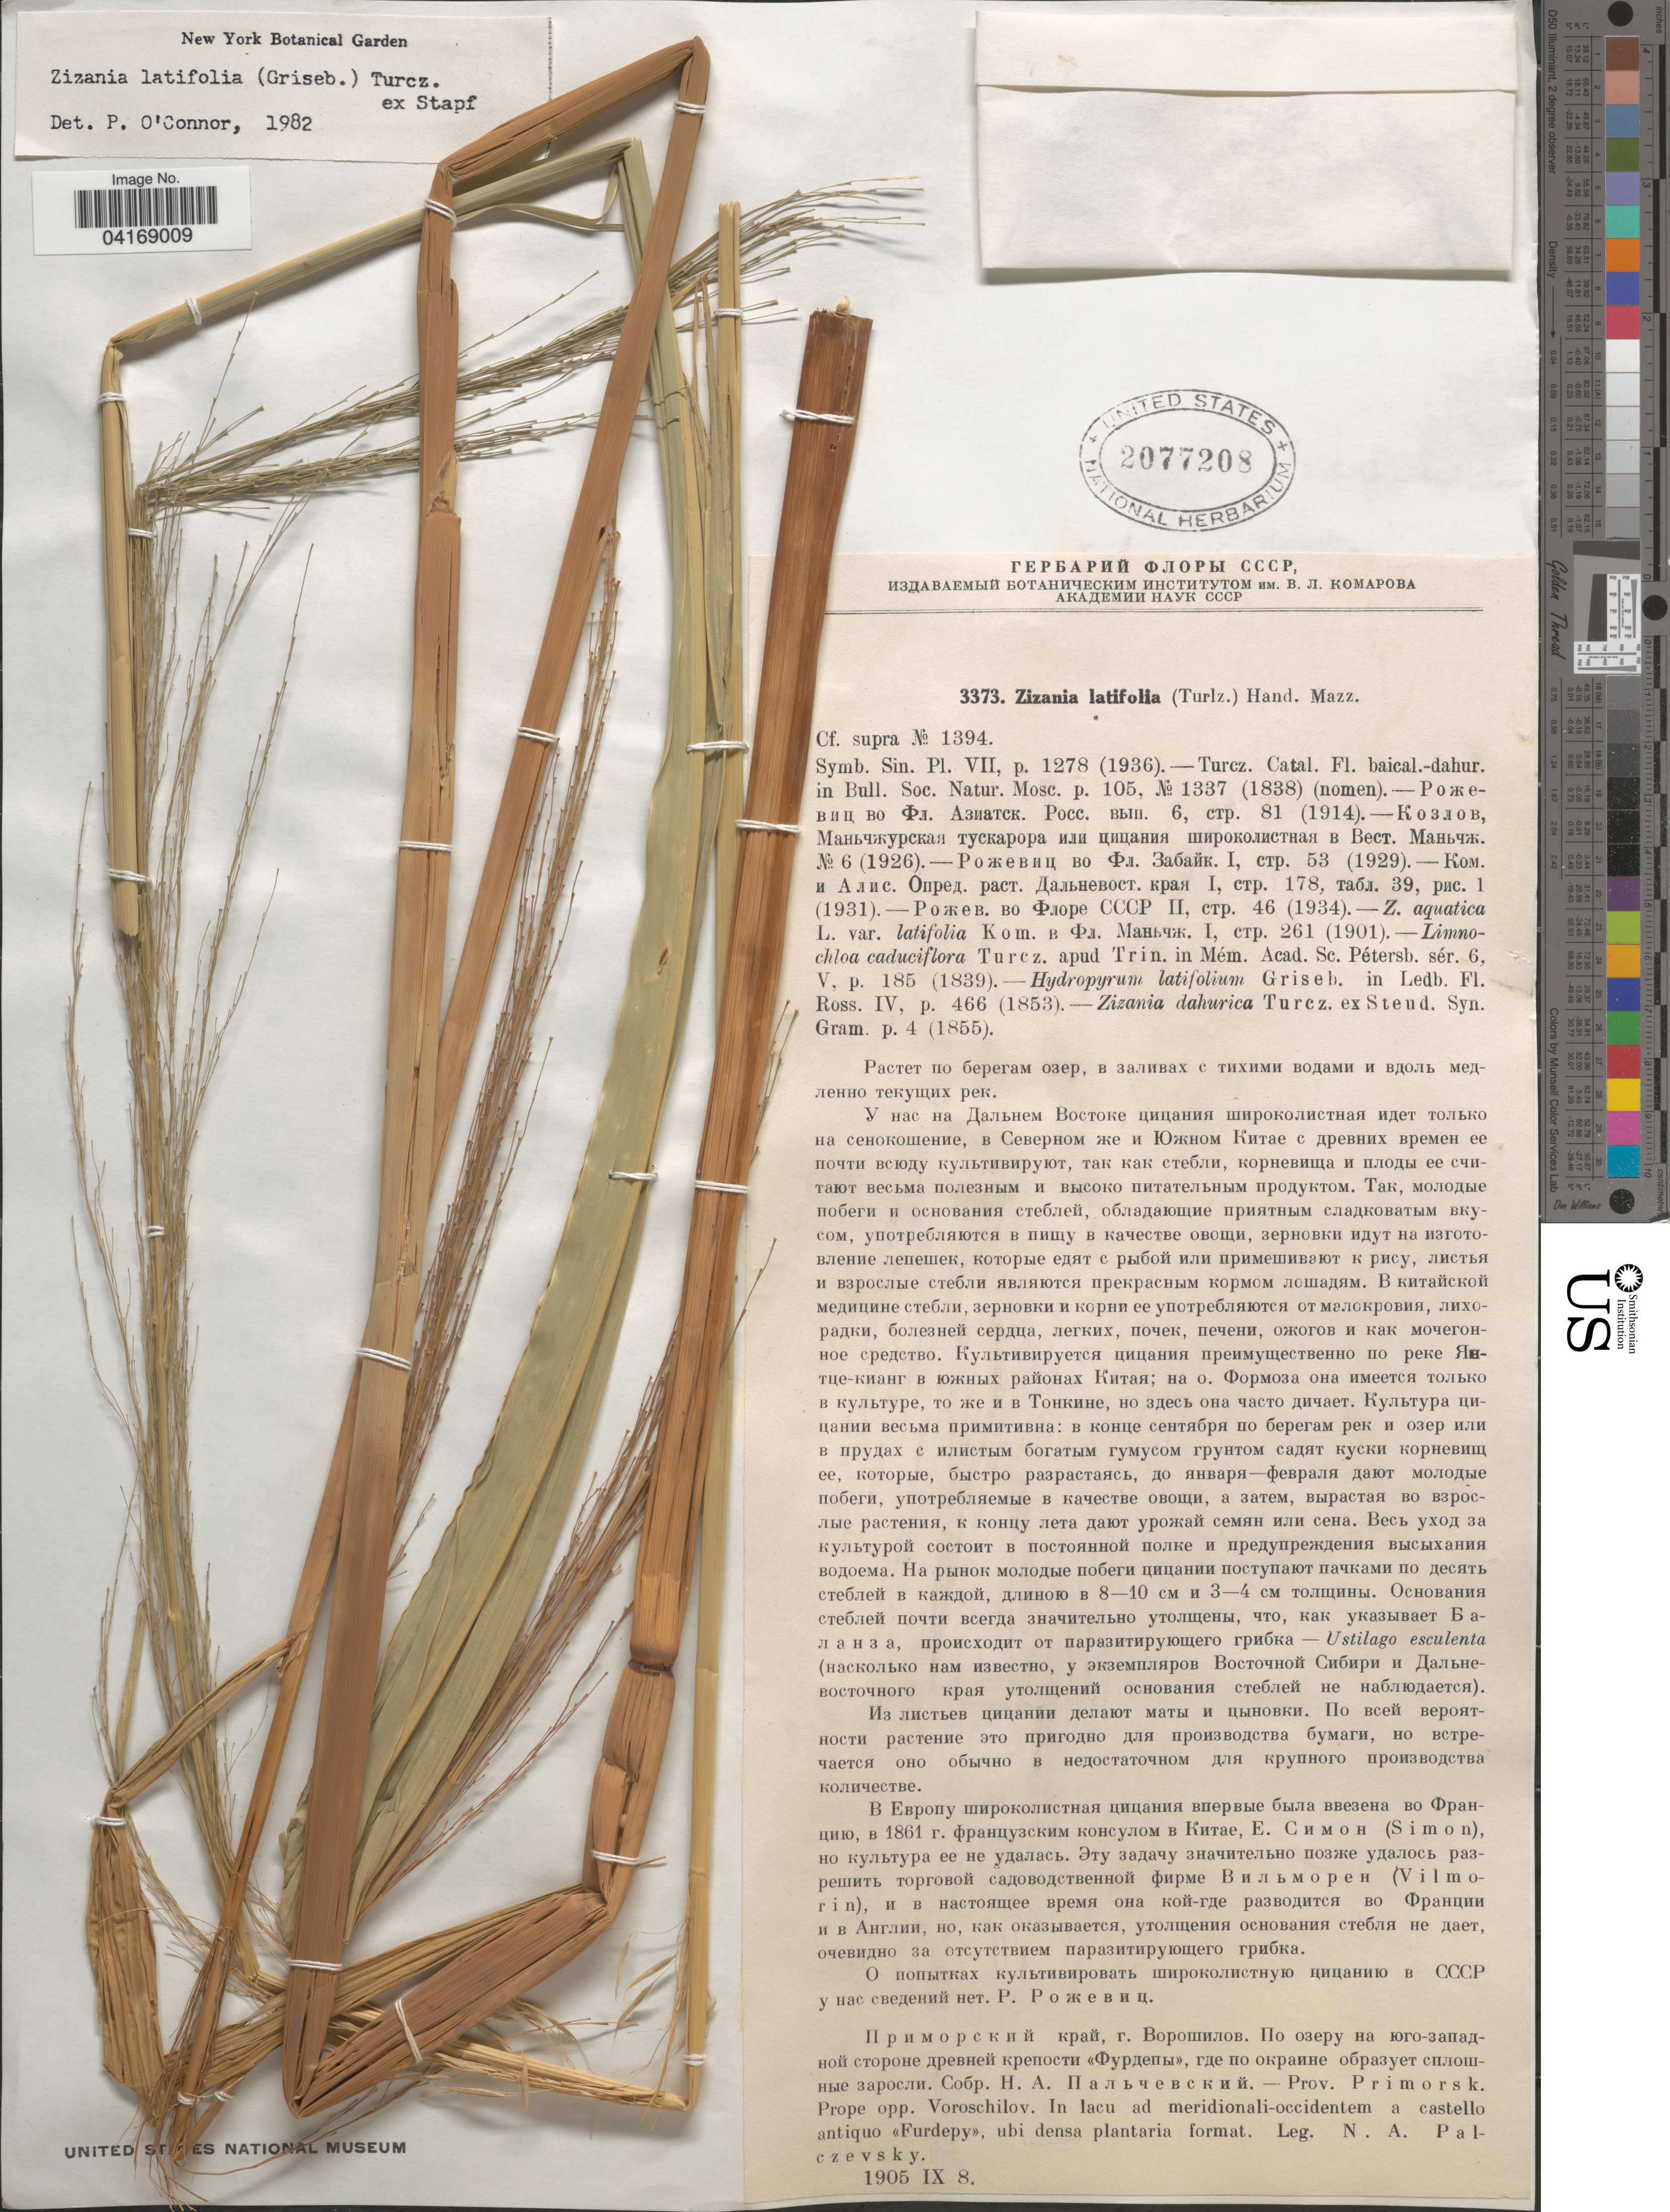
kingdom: Plantae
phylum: Tracheophyta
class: Liliopsida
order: Poales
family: Poaceae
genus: Zizania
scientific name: Zizania latifolia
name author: (Griseb.) Stapf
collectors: N. Palczevsky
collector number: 3373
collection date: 1905-09-08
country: Russian Federation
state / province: Primorsky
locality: Prov. Primorsk. Prope opp. Voroschilov. In lacu ad meridionali-occidentem a castello antiquo «Furdepy», ubi densa plantaria format.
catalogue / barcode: US 2077208